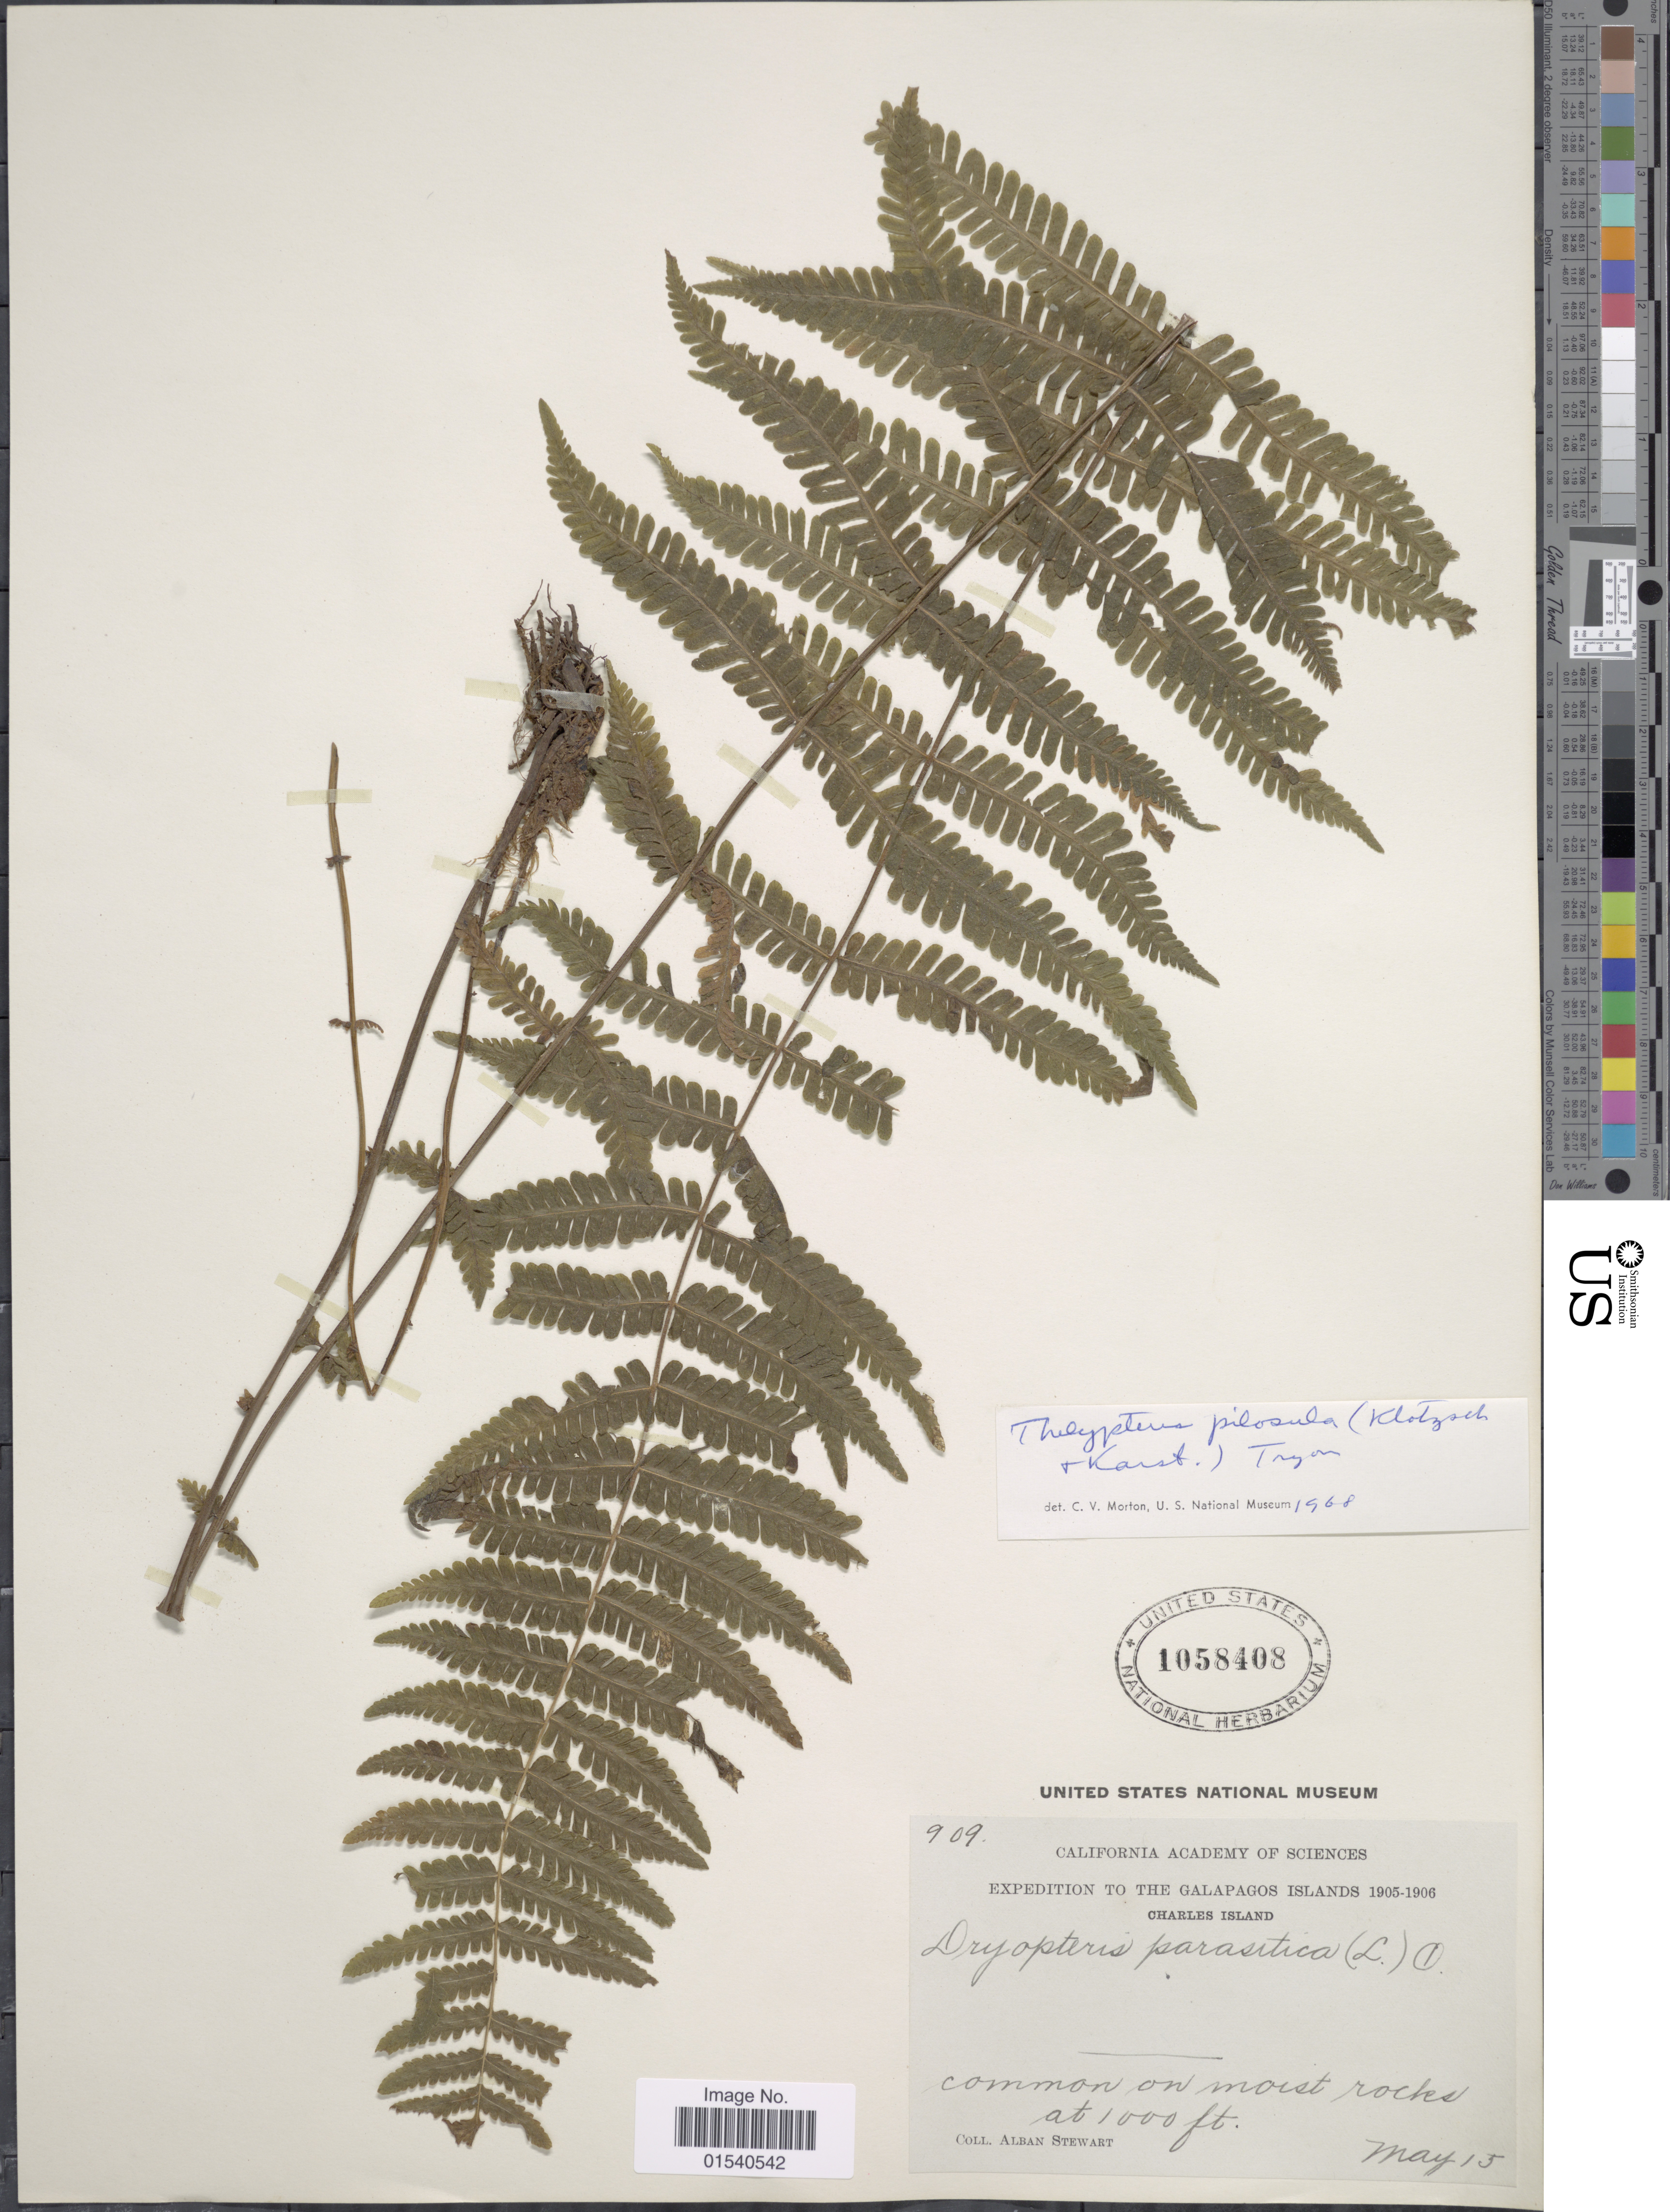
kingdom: Plantae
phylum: Tracheophyta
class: Polypodiopsida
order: Polypodiales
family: Thelypteridaceae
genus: Amauropelta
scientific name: Amauropelta pilosula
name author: (Klotzsch & H. Karst.) Á. Löve & D. Löve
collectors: A. Stewart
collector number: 909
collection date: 1905-05-15/1906-05-15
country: Ecuador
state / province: Colón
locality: The Galapagos Islands, Charles Island, Common on moist rocks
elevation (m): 305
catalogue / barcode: US 1058408